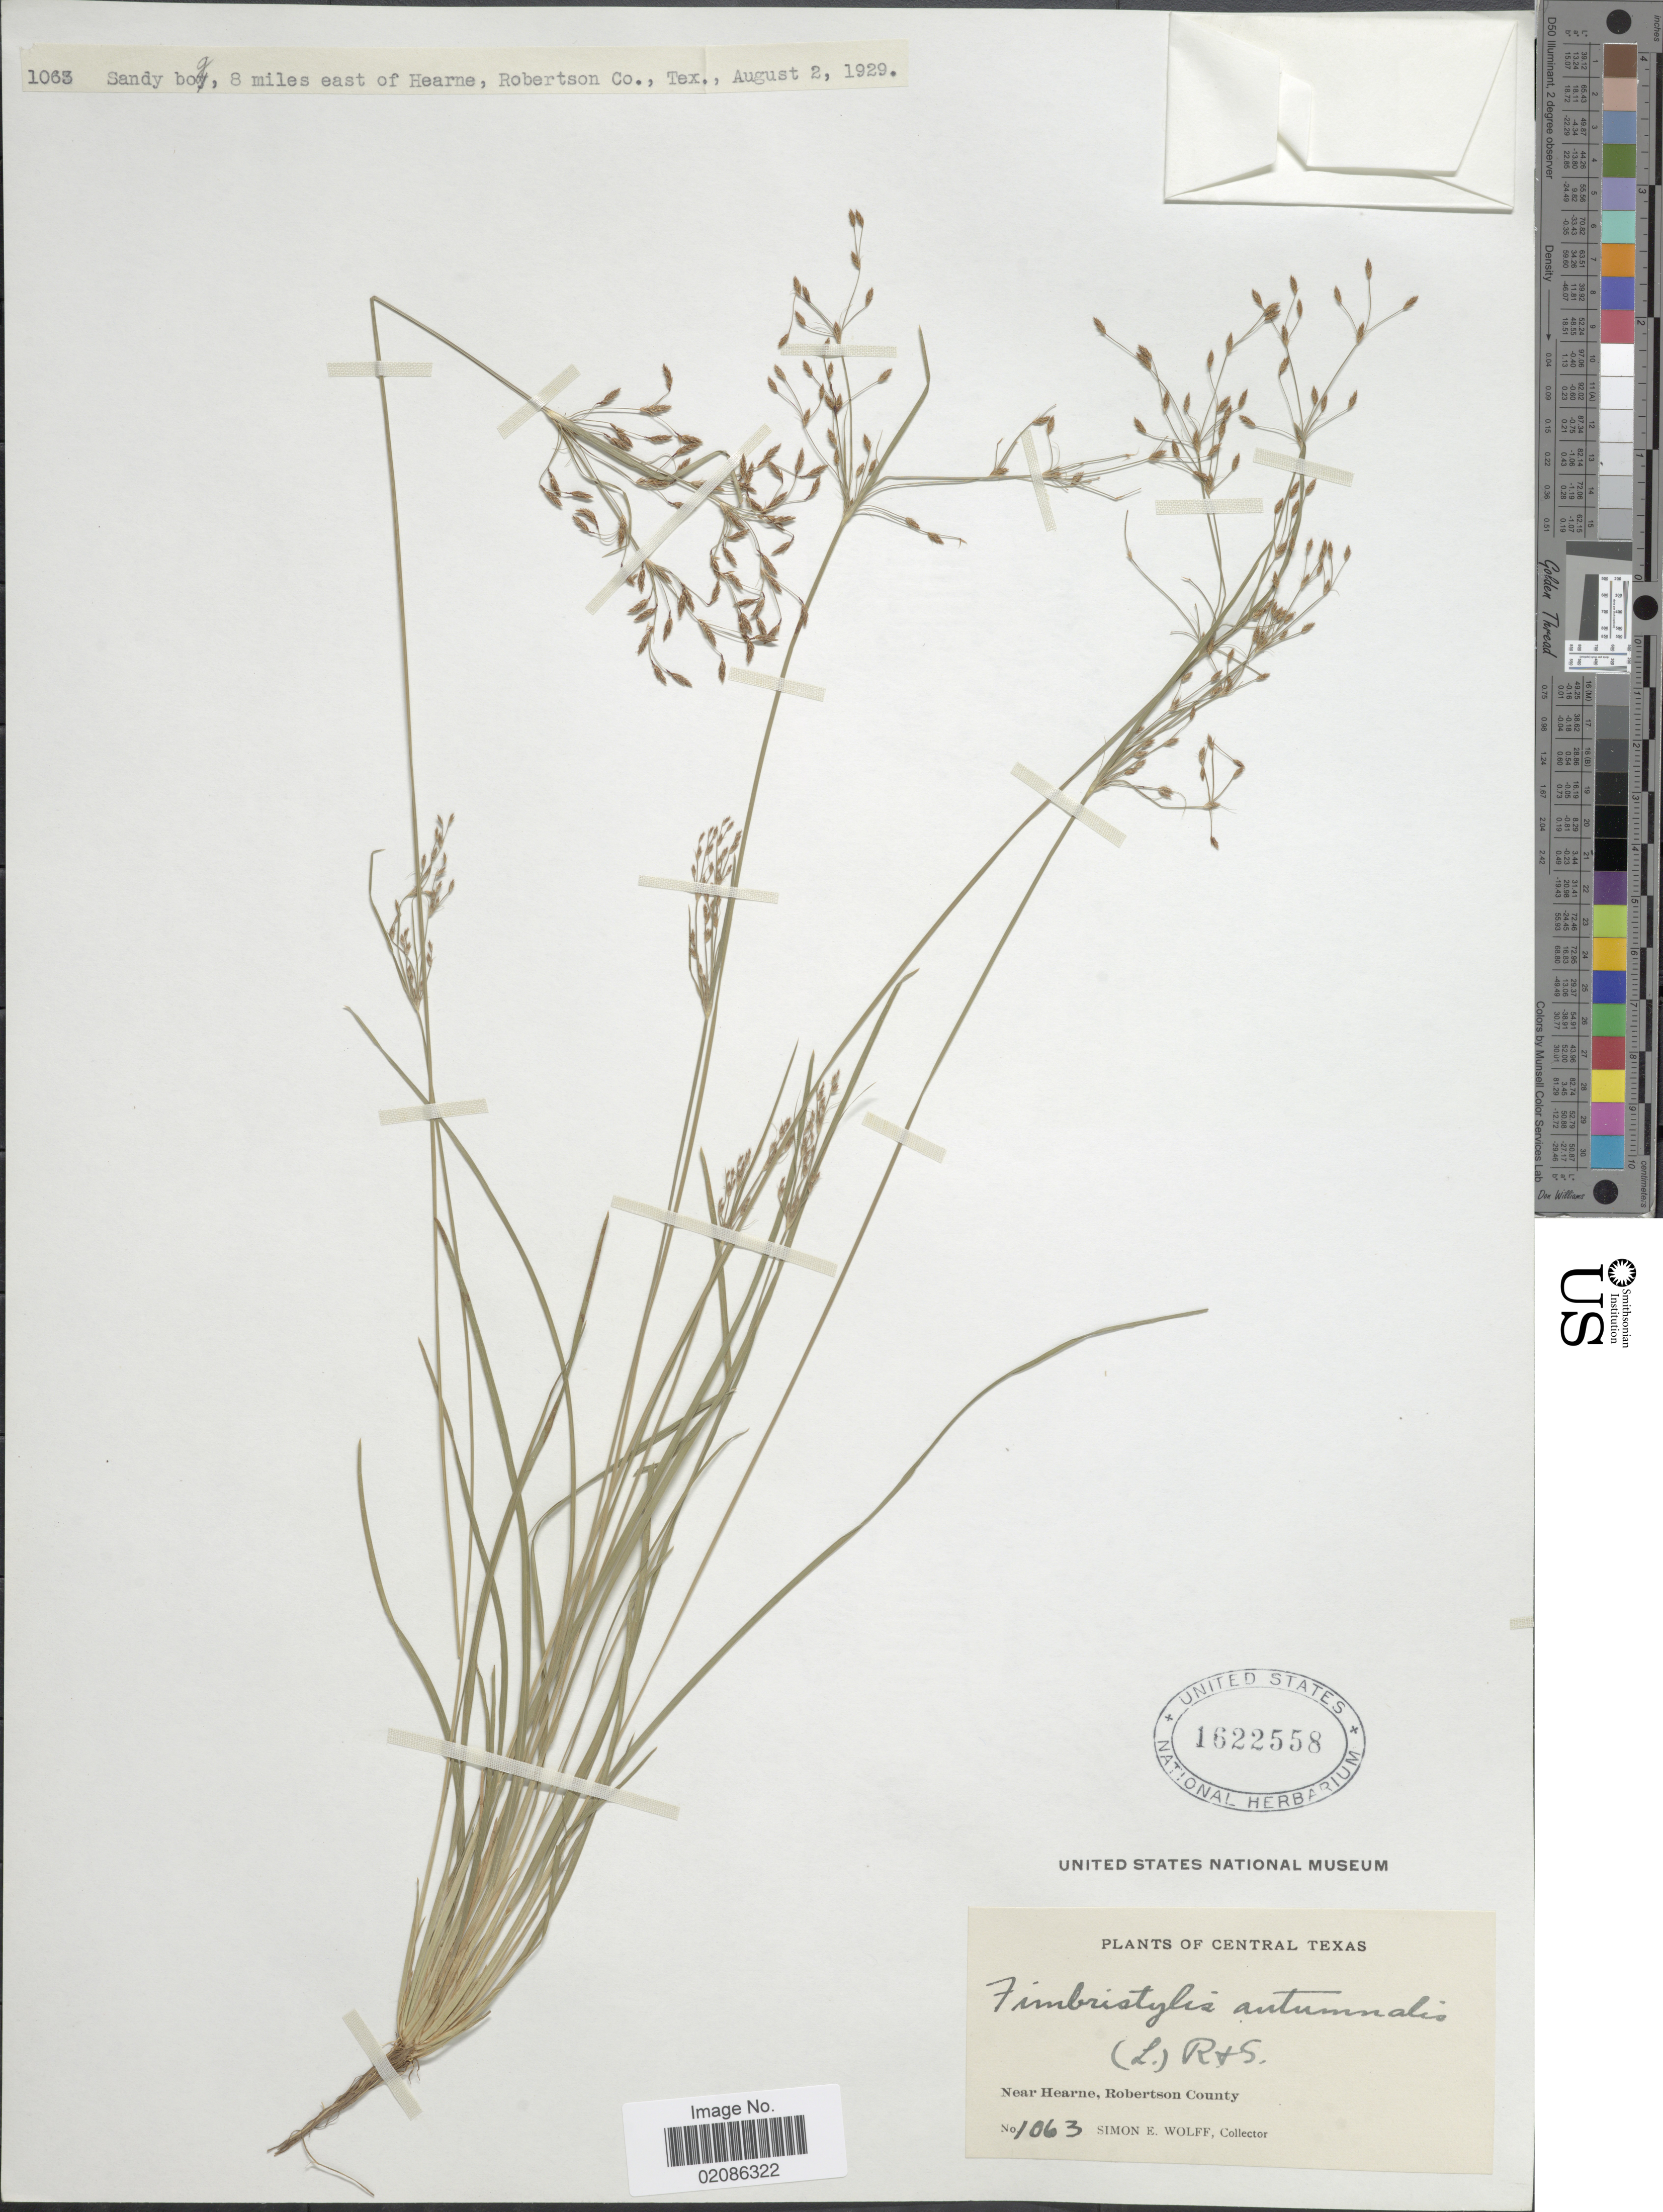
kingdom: Plantae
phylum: Tracheophyta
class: Liliopsida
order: Poales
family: Cyperaceae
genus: Fimbristylis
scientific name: Fimbristylis autumnalis (L.) Roem. & Schult.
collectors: S. E. Wolff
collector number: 1063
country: United States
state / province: Texas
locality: Central Texas, Near Hearne, Robertson County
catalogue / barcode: US 1622558